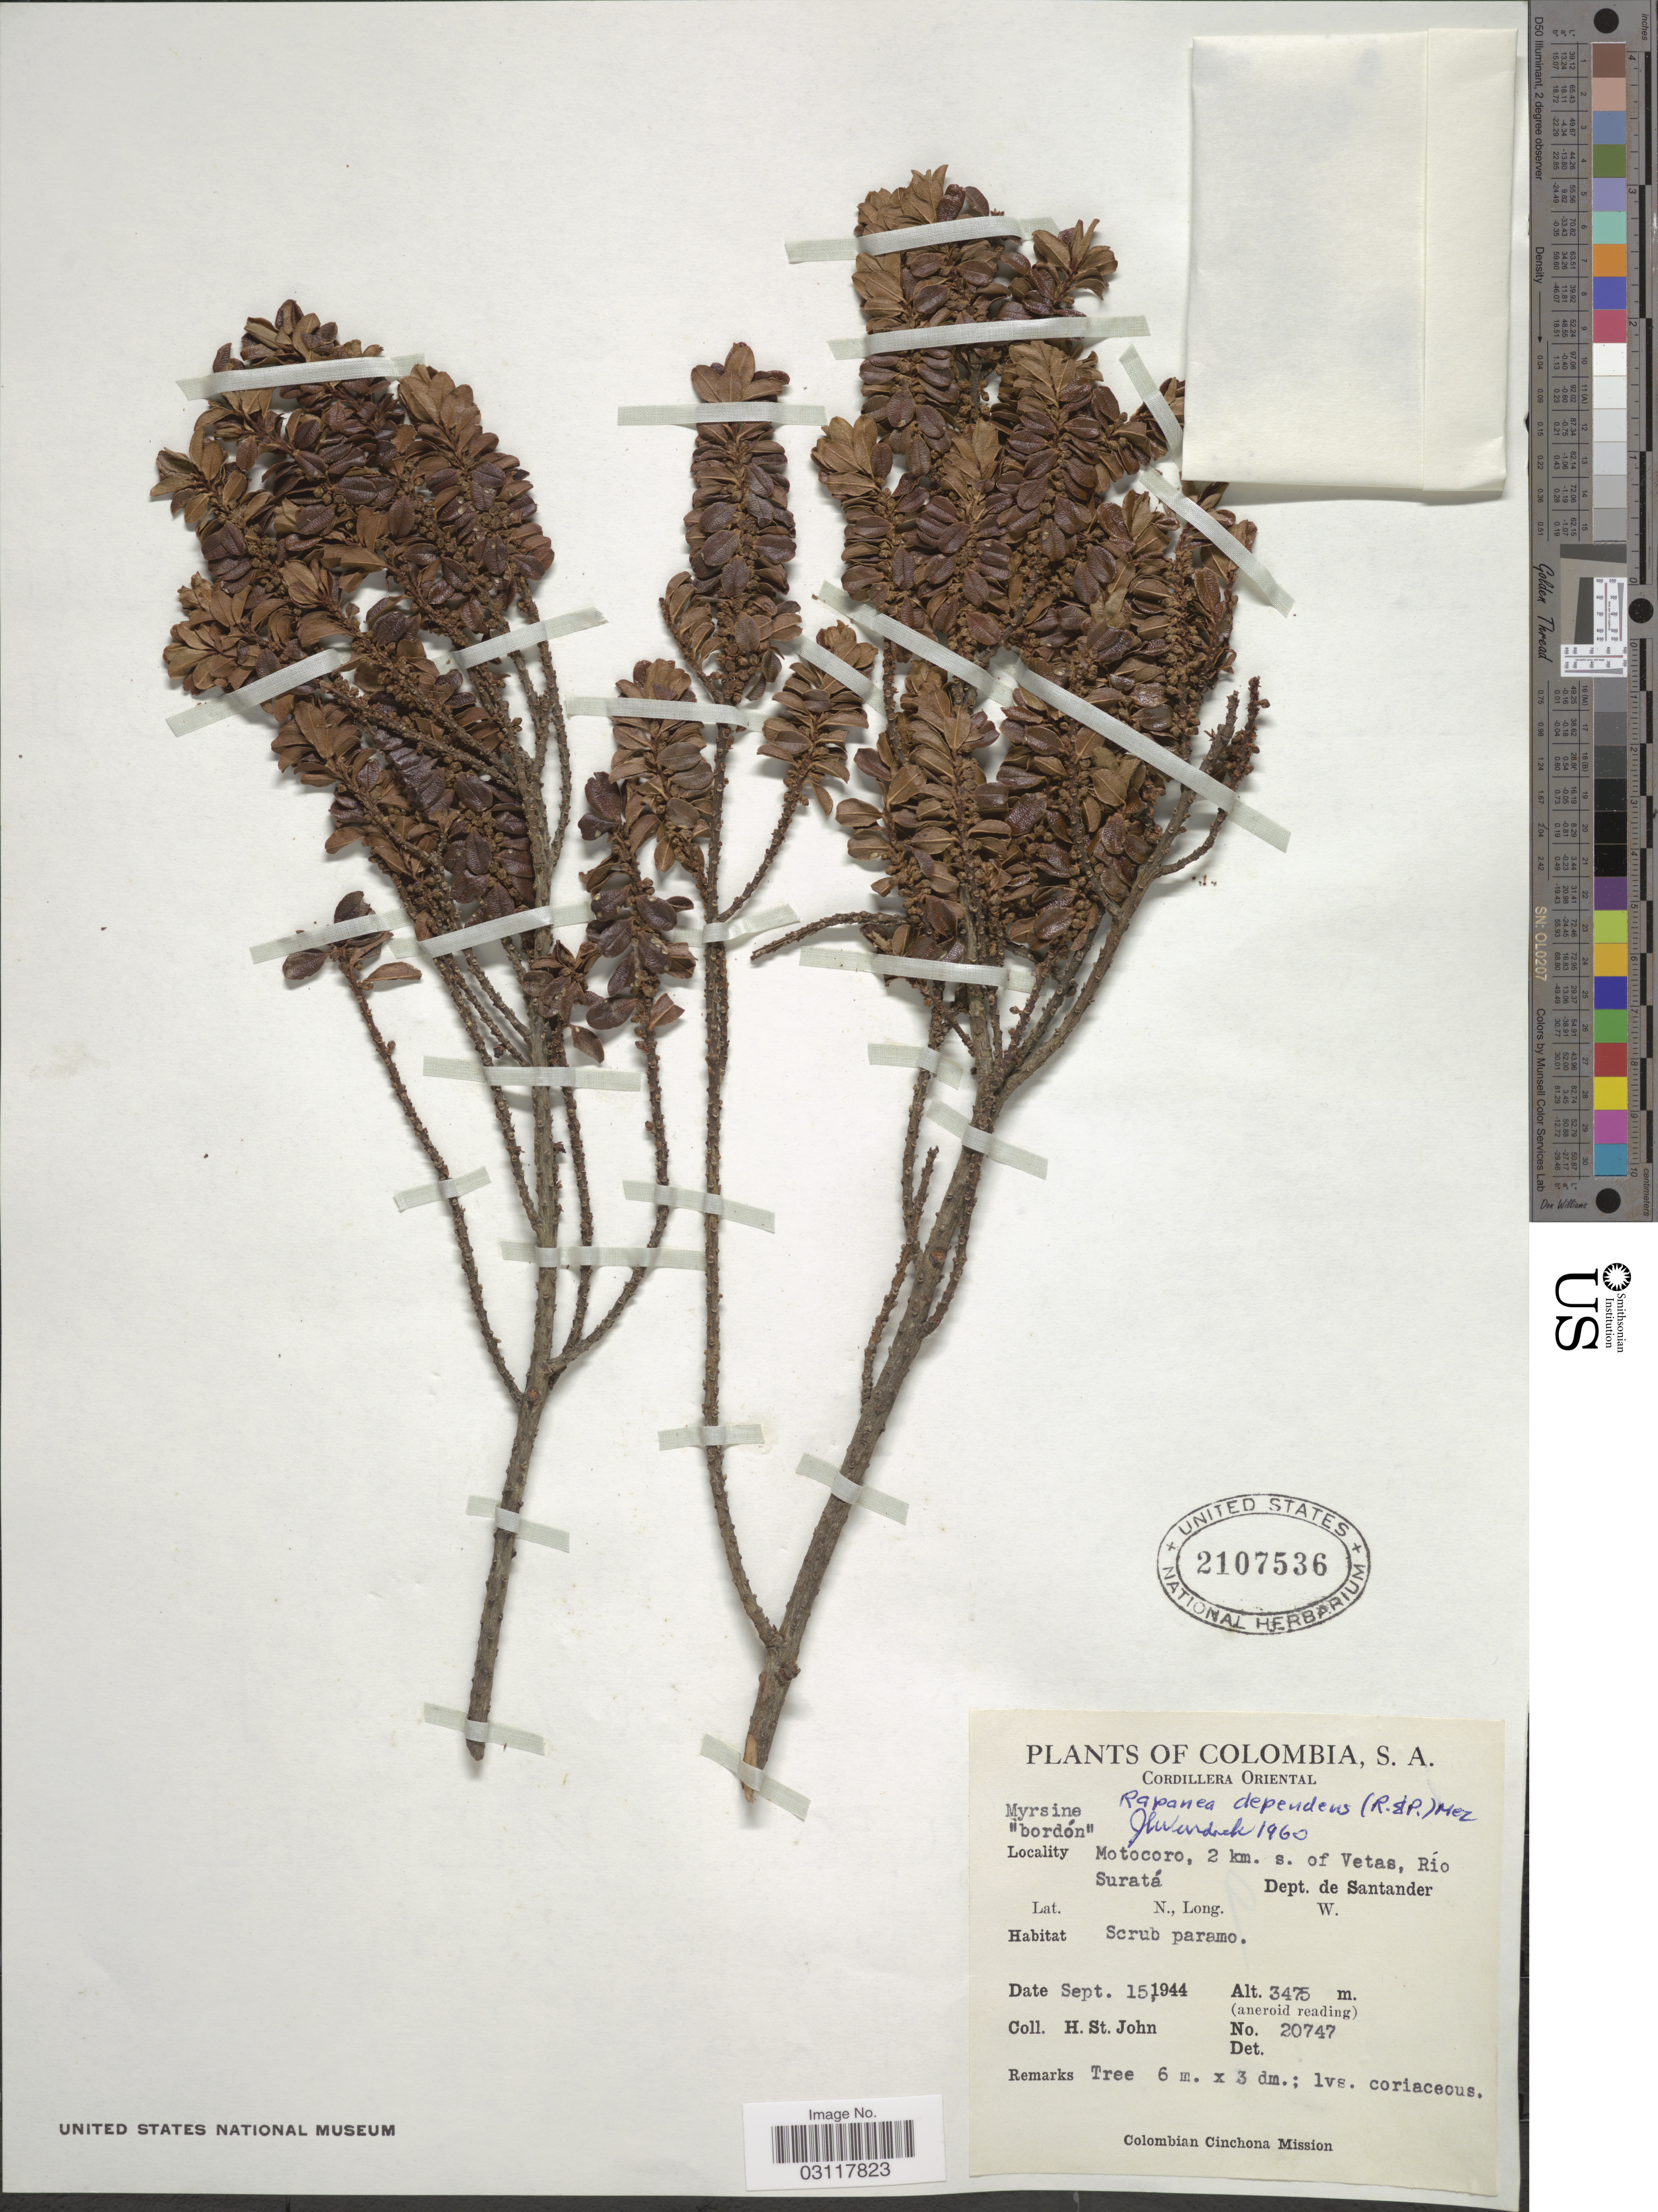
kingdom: Plantae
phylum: Tracheophyta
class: Magnoliopsida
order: Ericales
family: Primulaceae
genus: Rapanea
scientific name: Rapanea dependens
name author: (Ruiz & Pav.) Mez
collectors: H. St. John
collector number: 20747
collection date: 1944-09-15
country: Colombia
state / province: Santander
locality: Cordillera Oriental. Motocoro, 2 km. s. of Vetas, Río Suratá. Dept. de Santander.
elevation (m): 3475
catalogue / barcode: US 2107536